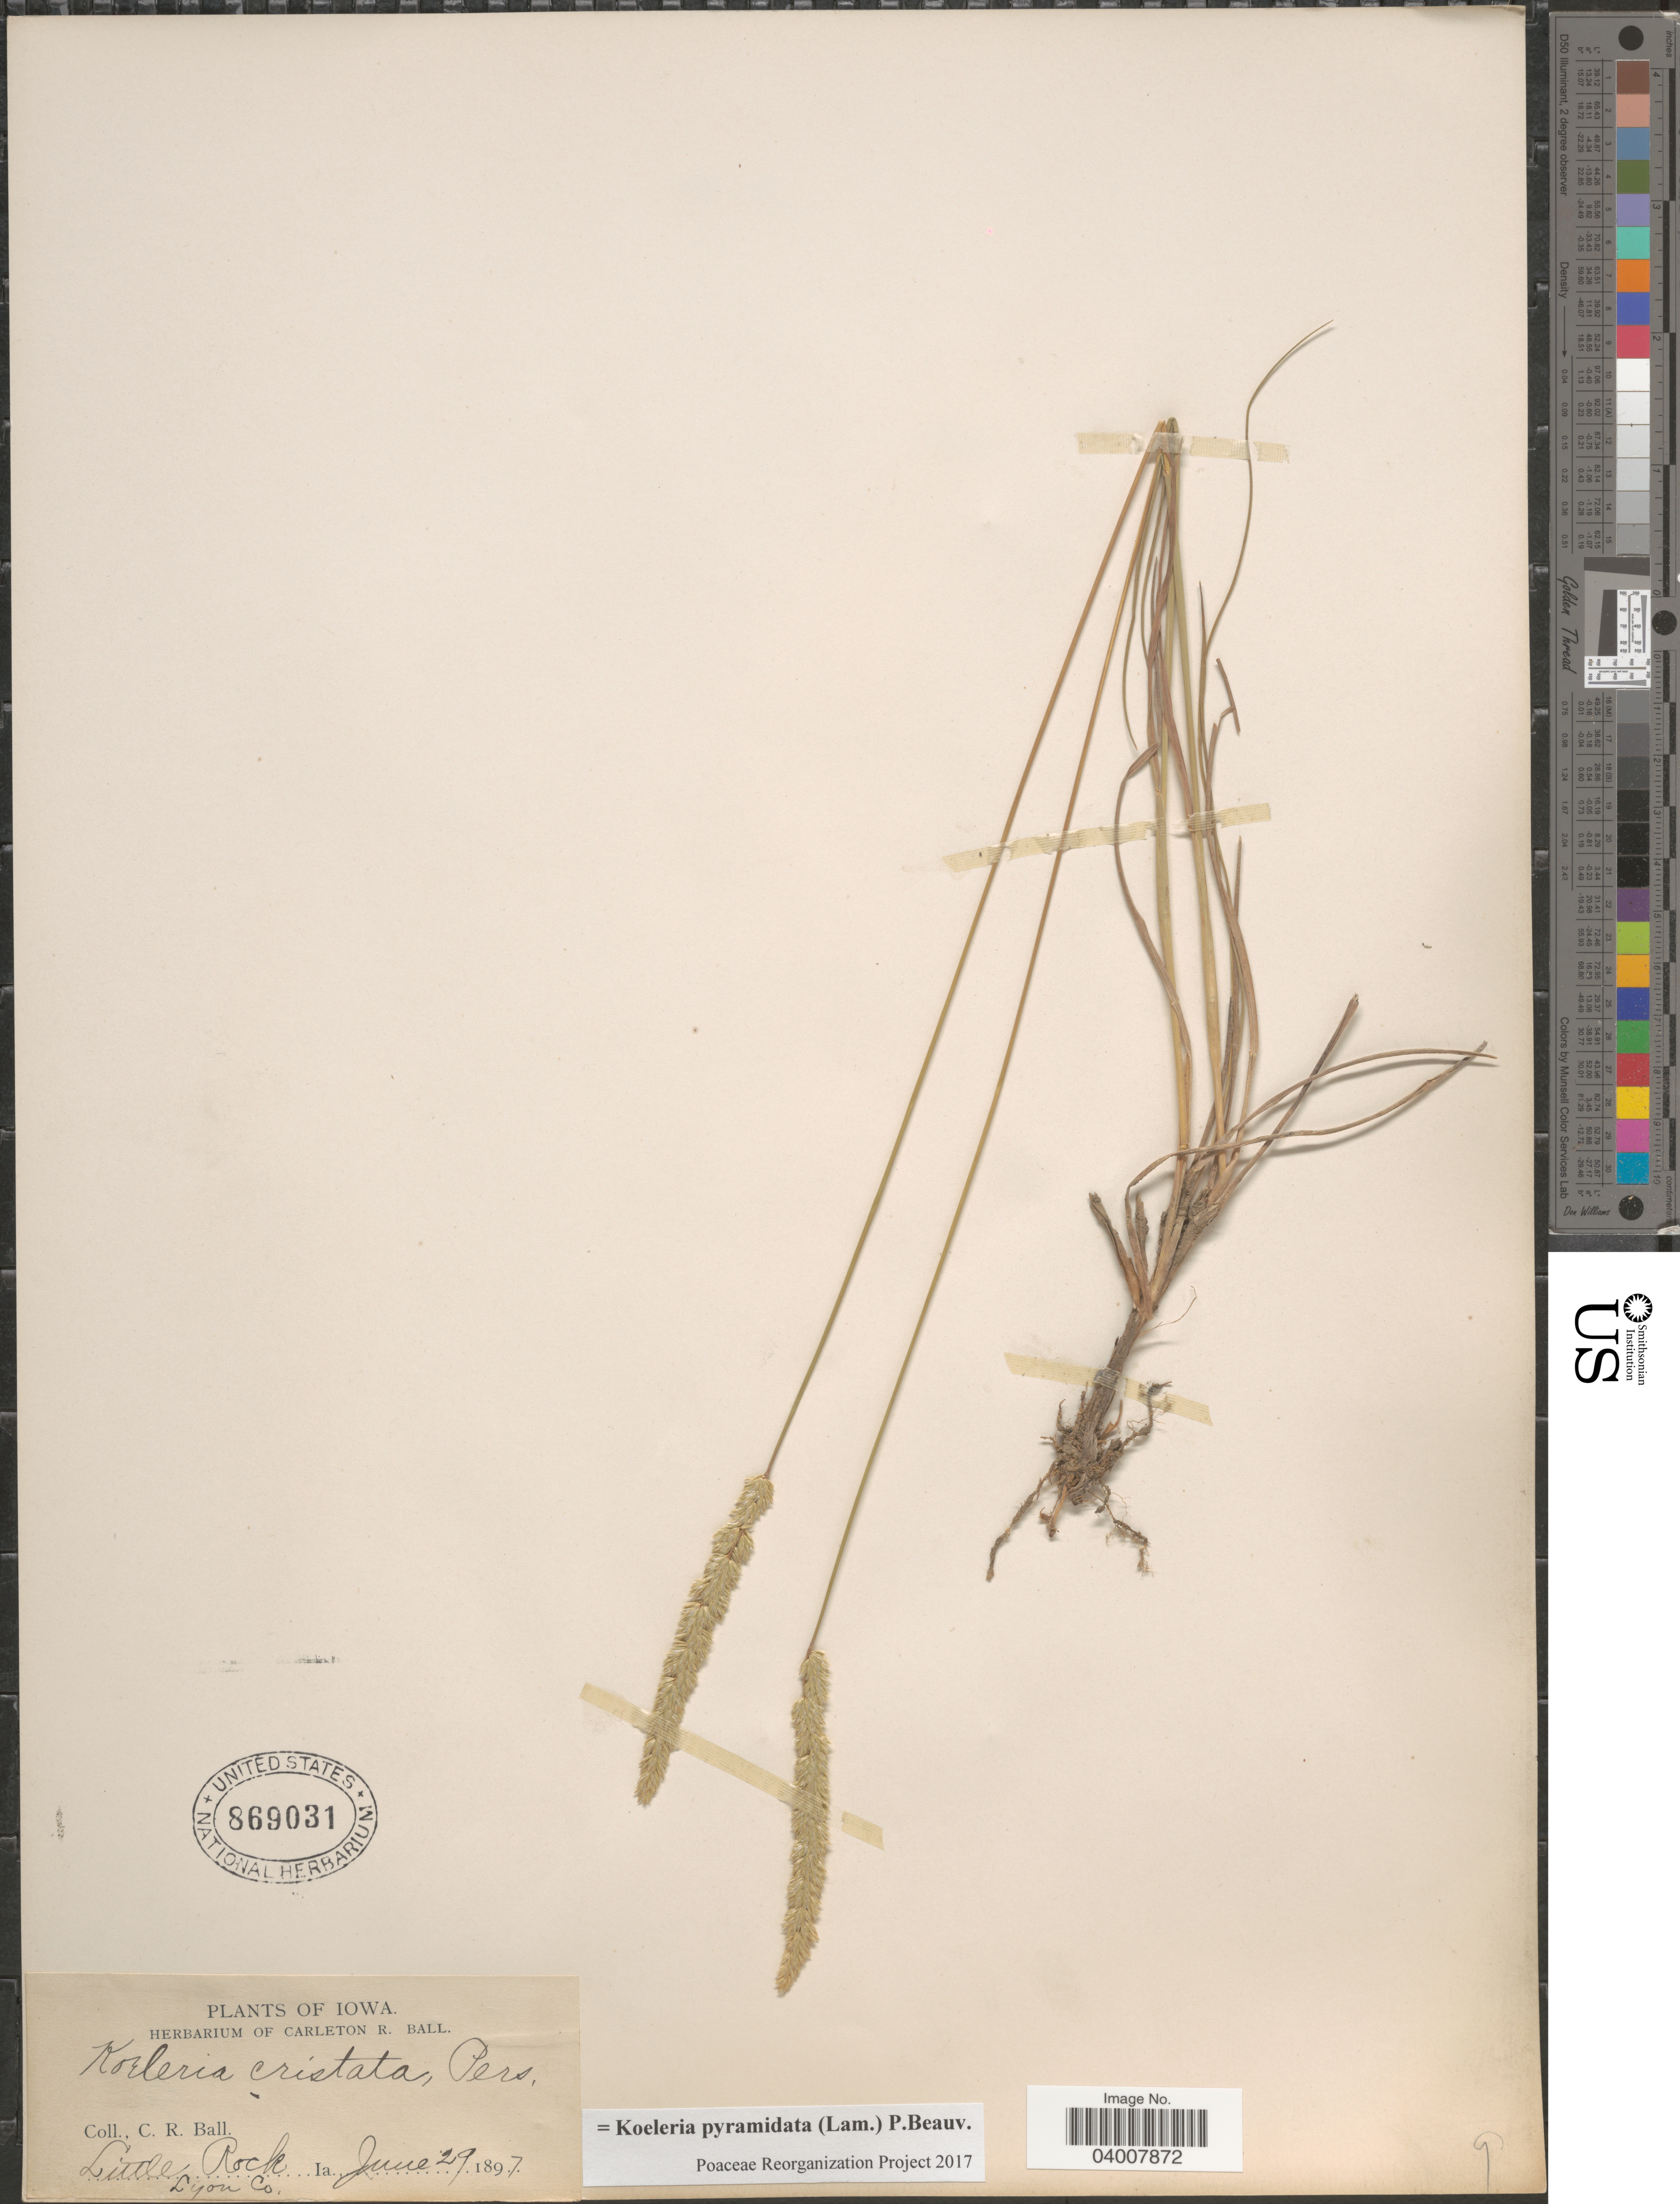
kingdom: Plantae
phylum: Tracheophyta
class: Liliopsida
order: Poales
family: Poaceae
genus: Koeleria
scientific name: Koeleria pyramidata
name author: (Lam.) P. Beauv.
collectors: C. R. Ball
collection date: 1897-06-29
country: United States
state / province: Iowa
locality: Little Rock. Lyon Co.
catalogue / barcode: US 869031